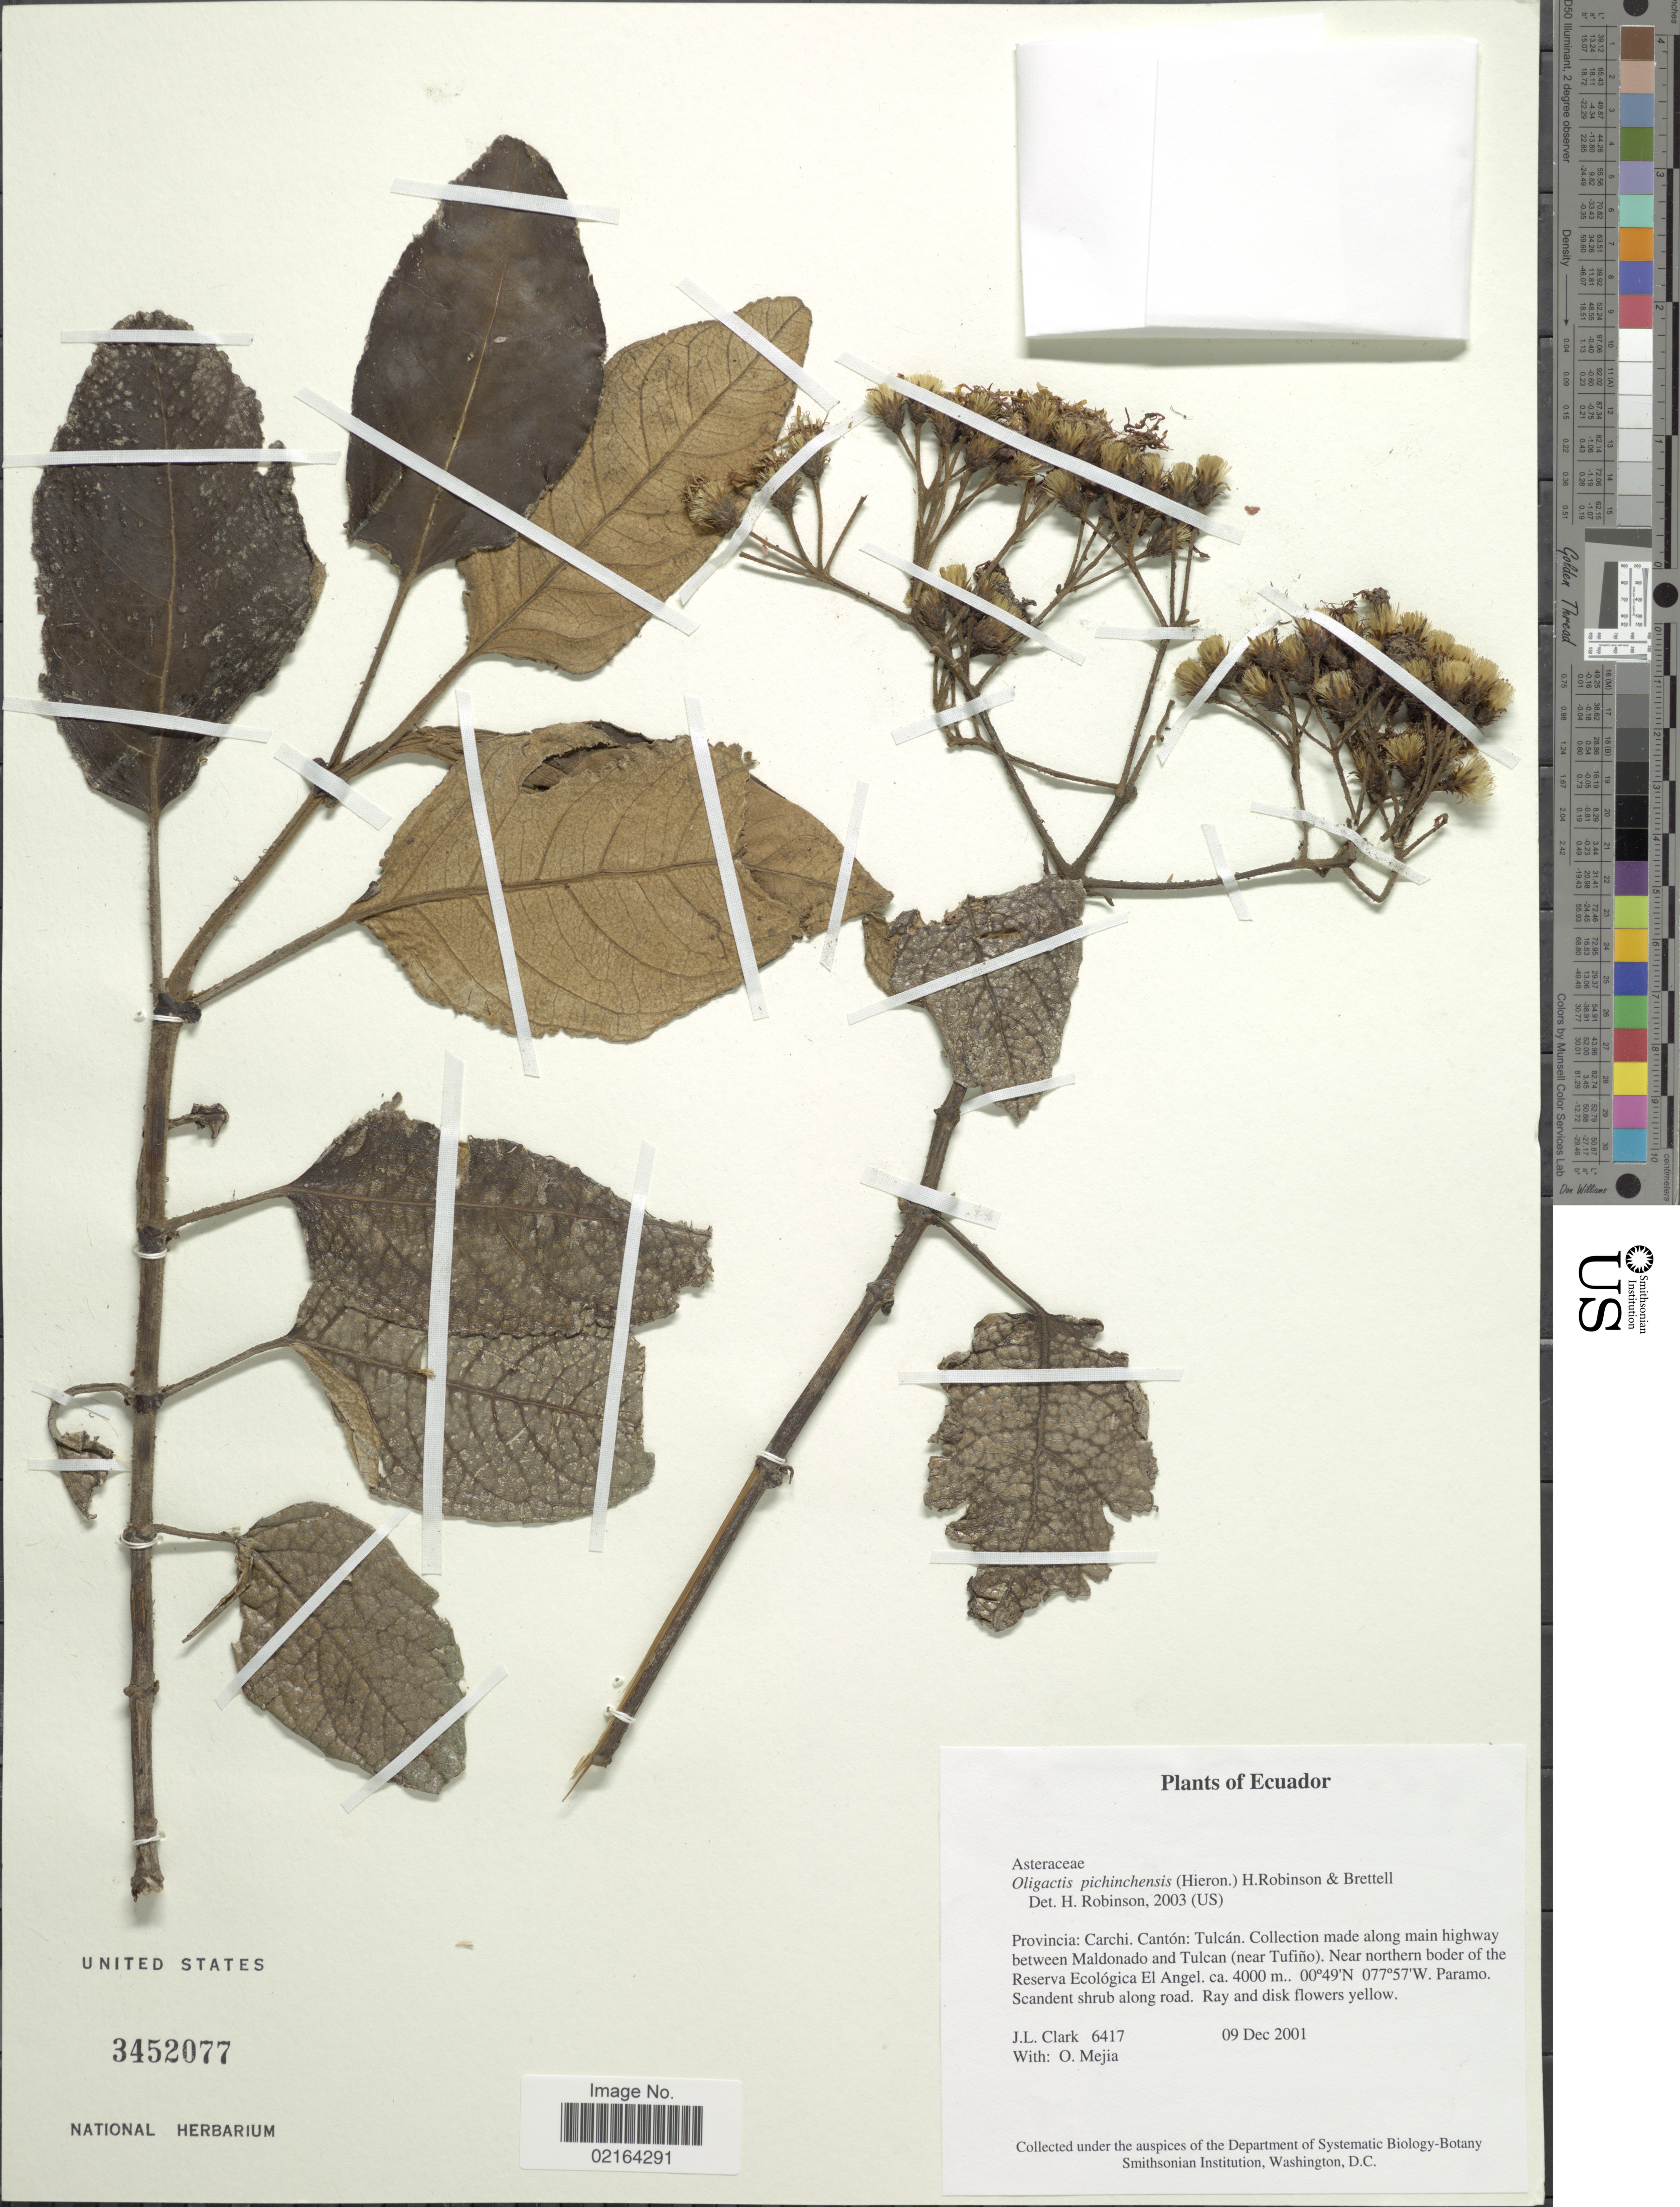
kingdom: Plantae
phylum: Tracheophyta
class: Magnoliopsida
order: Asterales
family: Asteraceae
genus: Sampera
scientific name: Sampera pichinichensis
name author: (Hieron.) V.A. Funk & H. Rob.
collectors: J. L. Clark & O. Mejia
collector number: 6417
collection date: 2001-12-09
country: Ecuador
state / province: Carchi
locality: Provincia: Carchi, Canton: Tulcan, Collection made along main highway between Maldonaldo and Tulcan (near Tufino), Near northern border of the Reserva Ecologica El Angel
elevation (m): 4000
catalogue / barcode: US 3452077